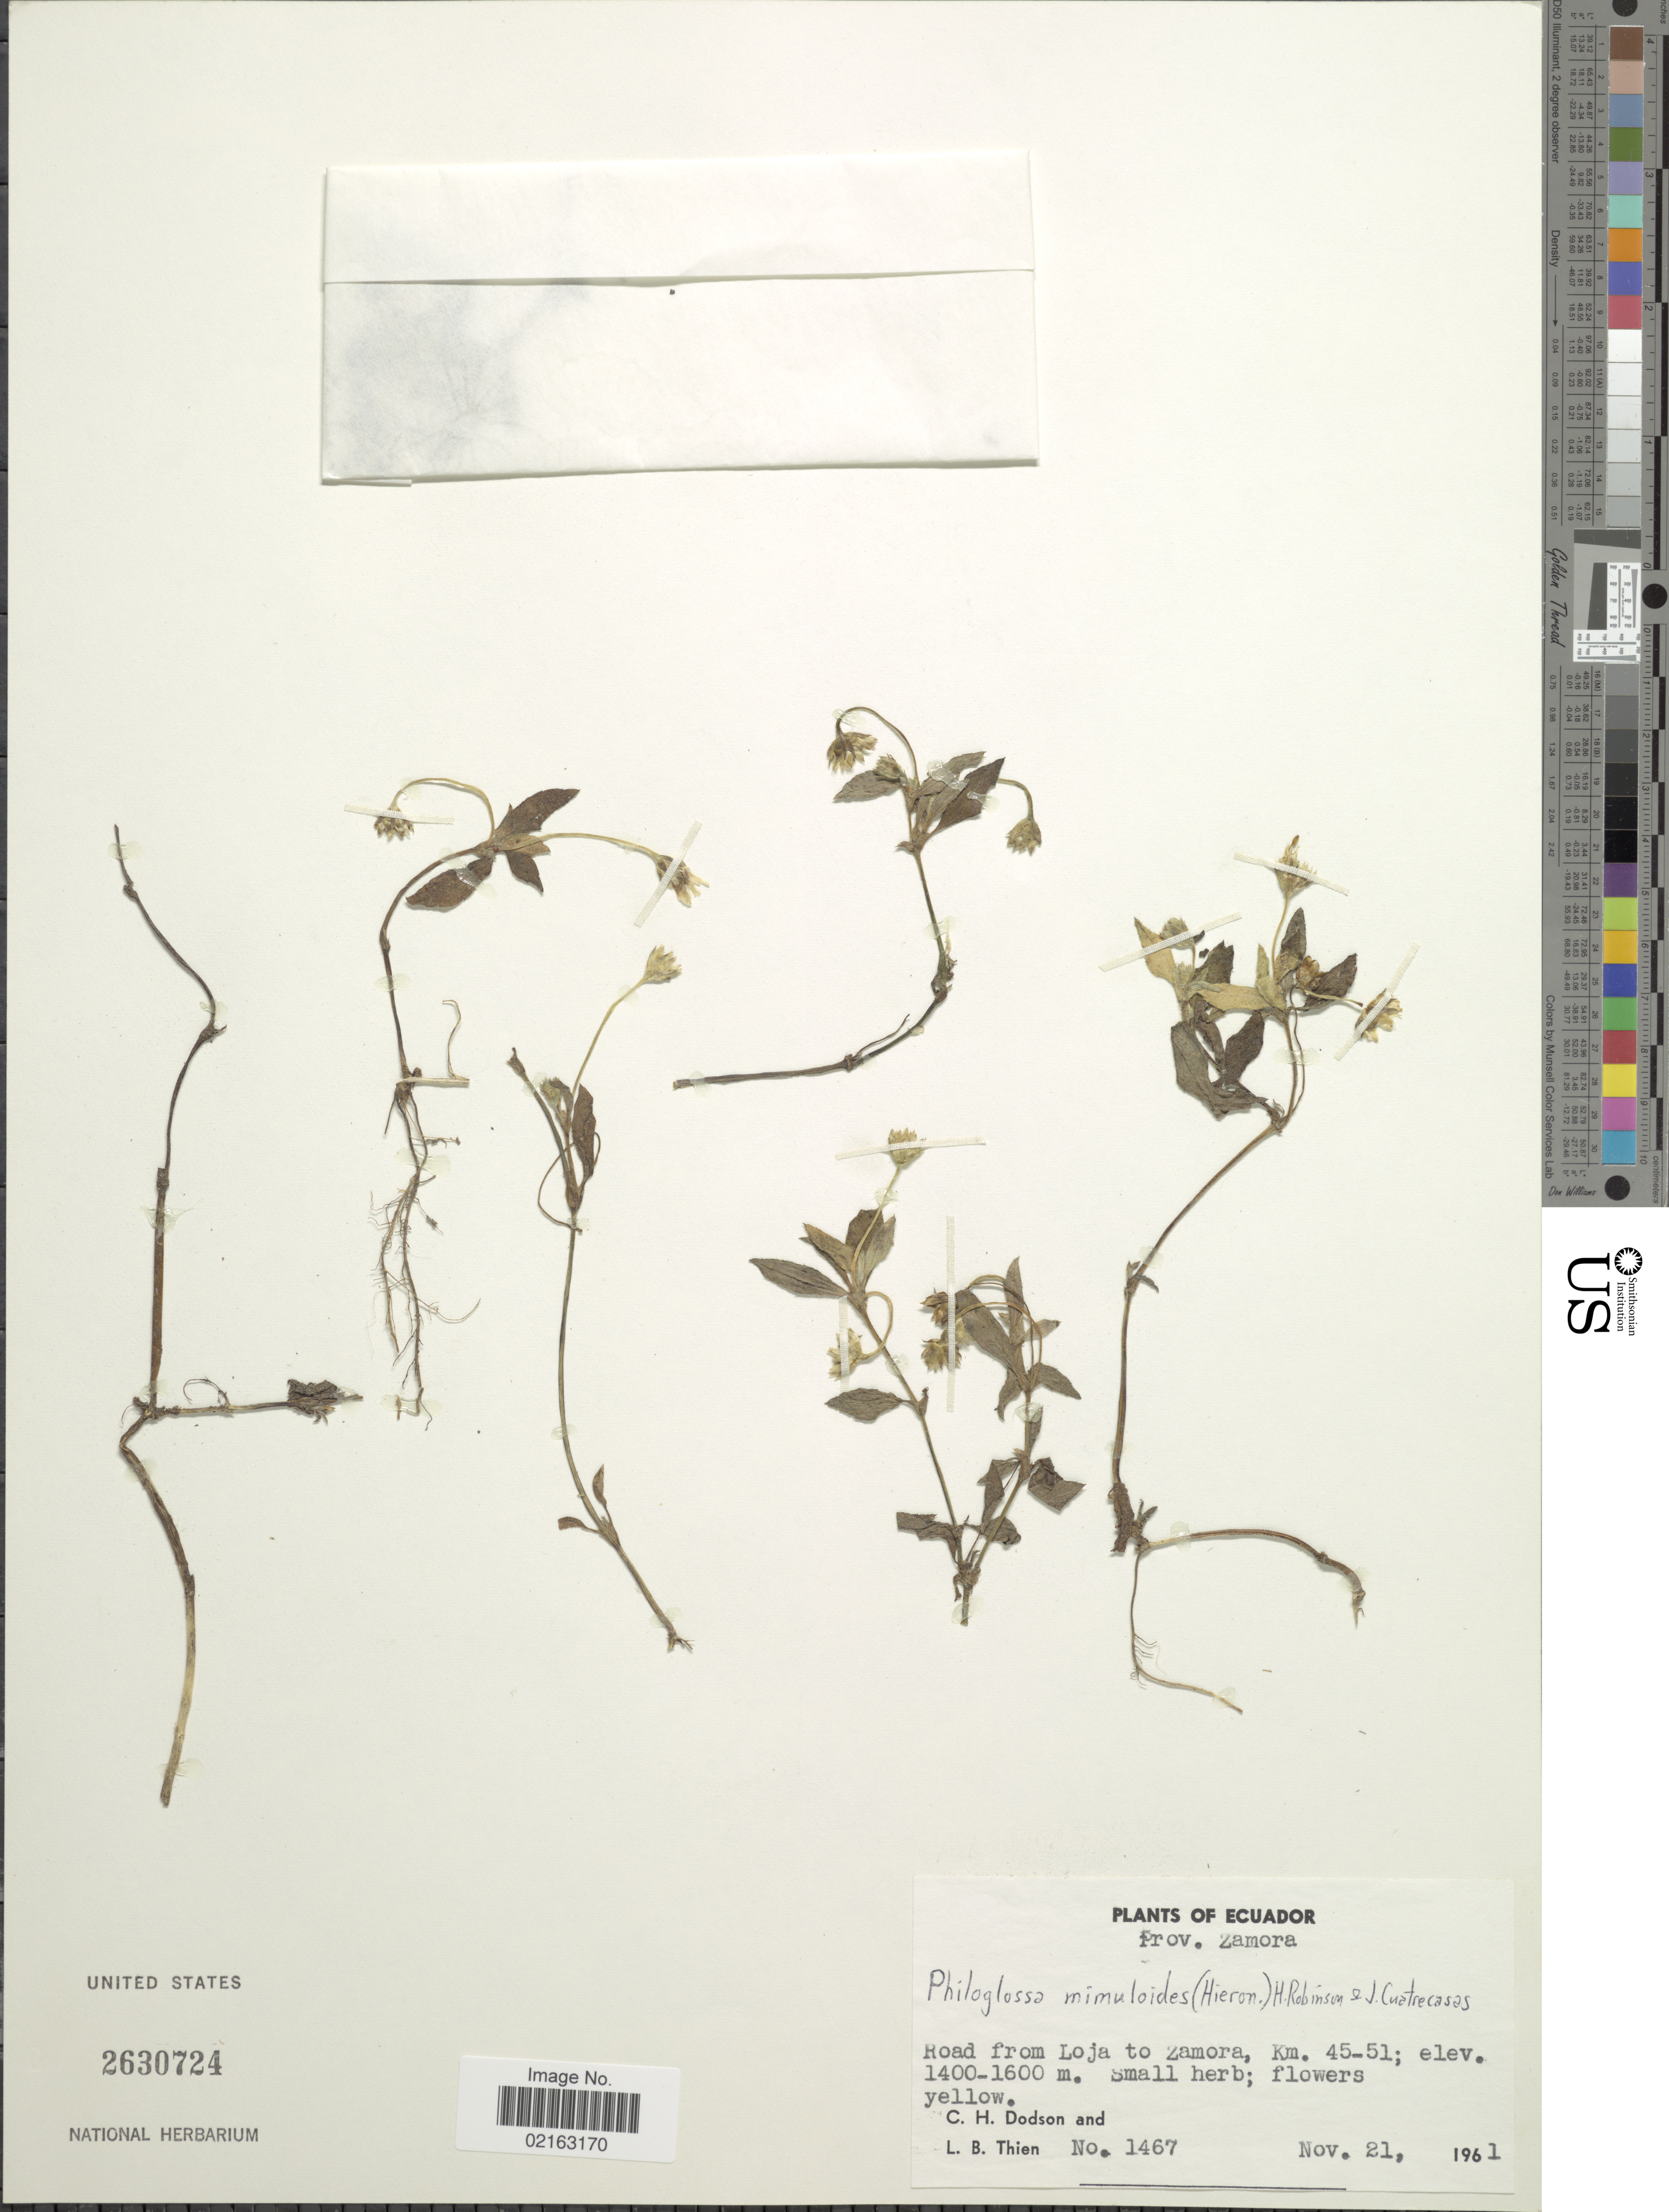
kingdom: Plantae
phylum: Tracheophyta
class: Magnoliopsida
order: Asterales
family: Asteraceae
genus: Philoglossa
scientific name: Philoglossa mimuloides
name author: (Hieron.) H. Rob. & Brettell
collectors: C. H. Dodson & L. Thien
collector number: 1467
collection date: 1961-11-21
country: Ecuador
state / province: Zamora-Chinchipe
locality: Prov. Zamora. Road from Loja to Zamora, Km. 45-51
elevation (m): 1400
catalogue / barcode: US 2630724